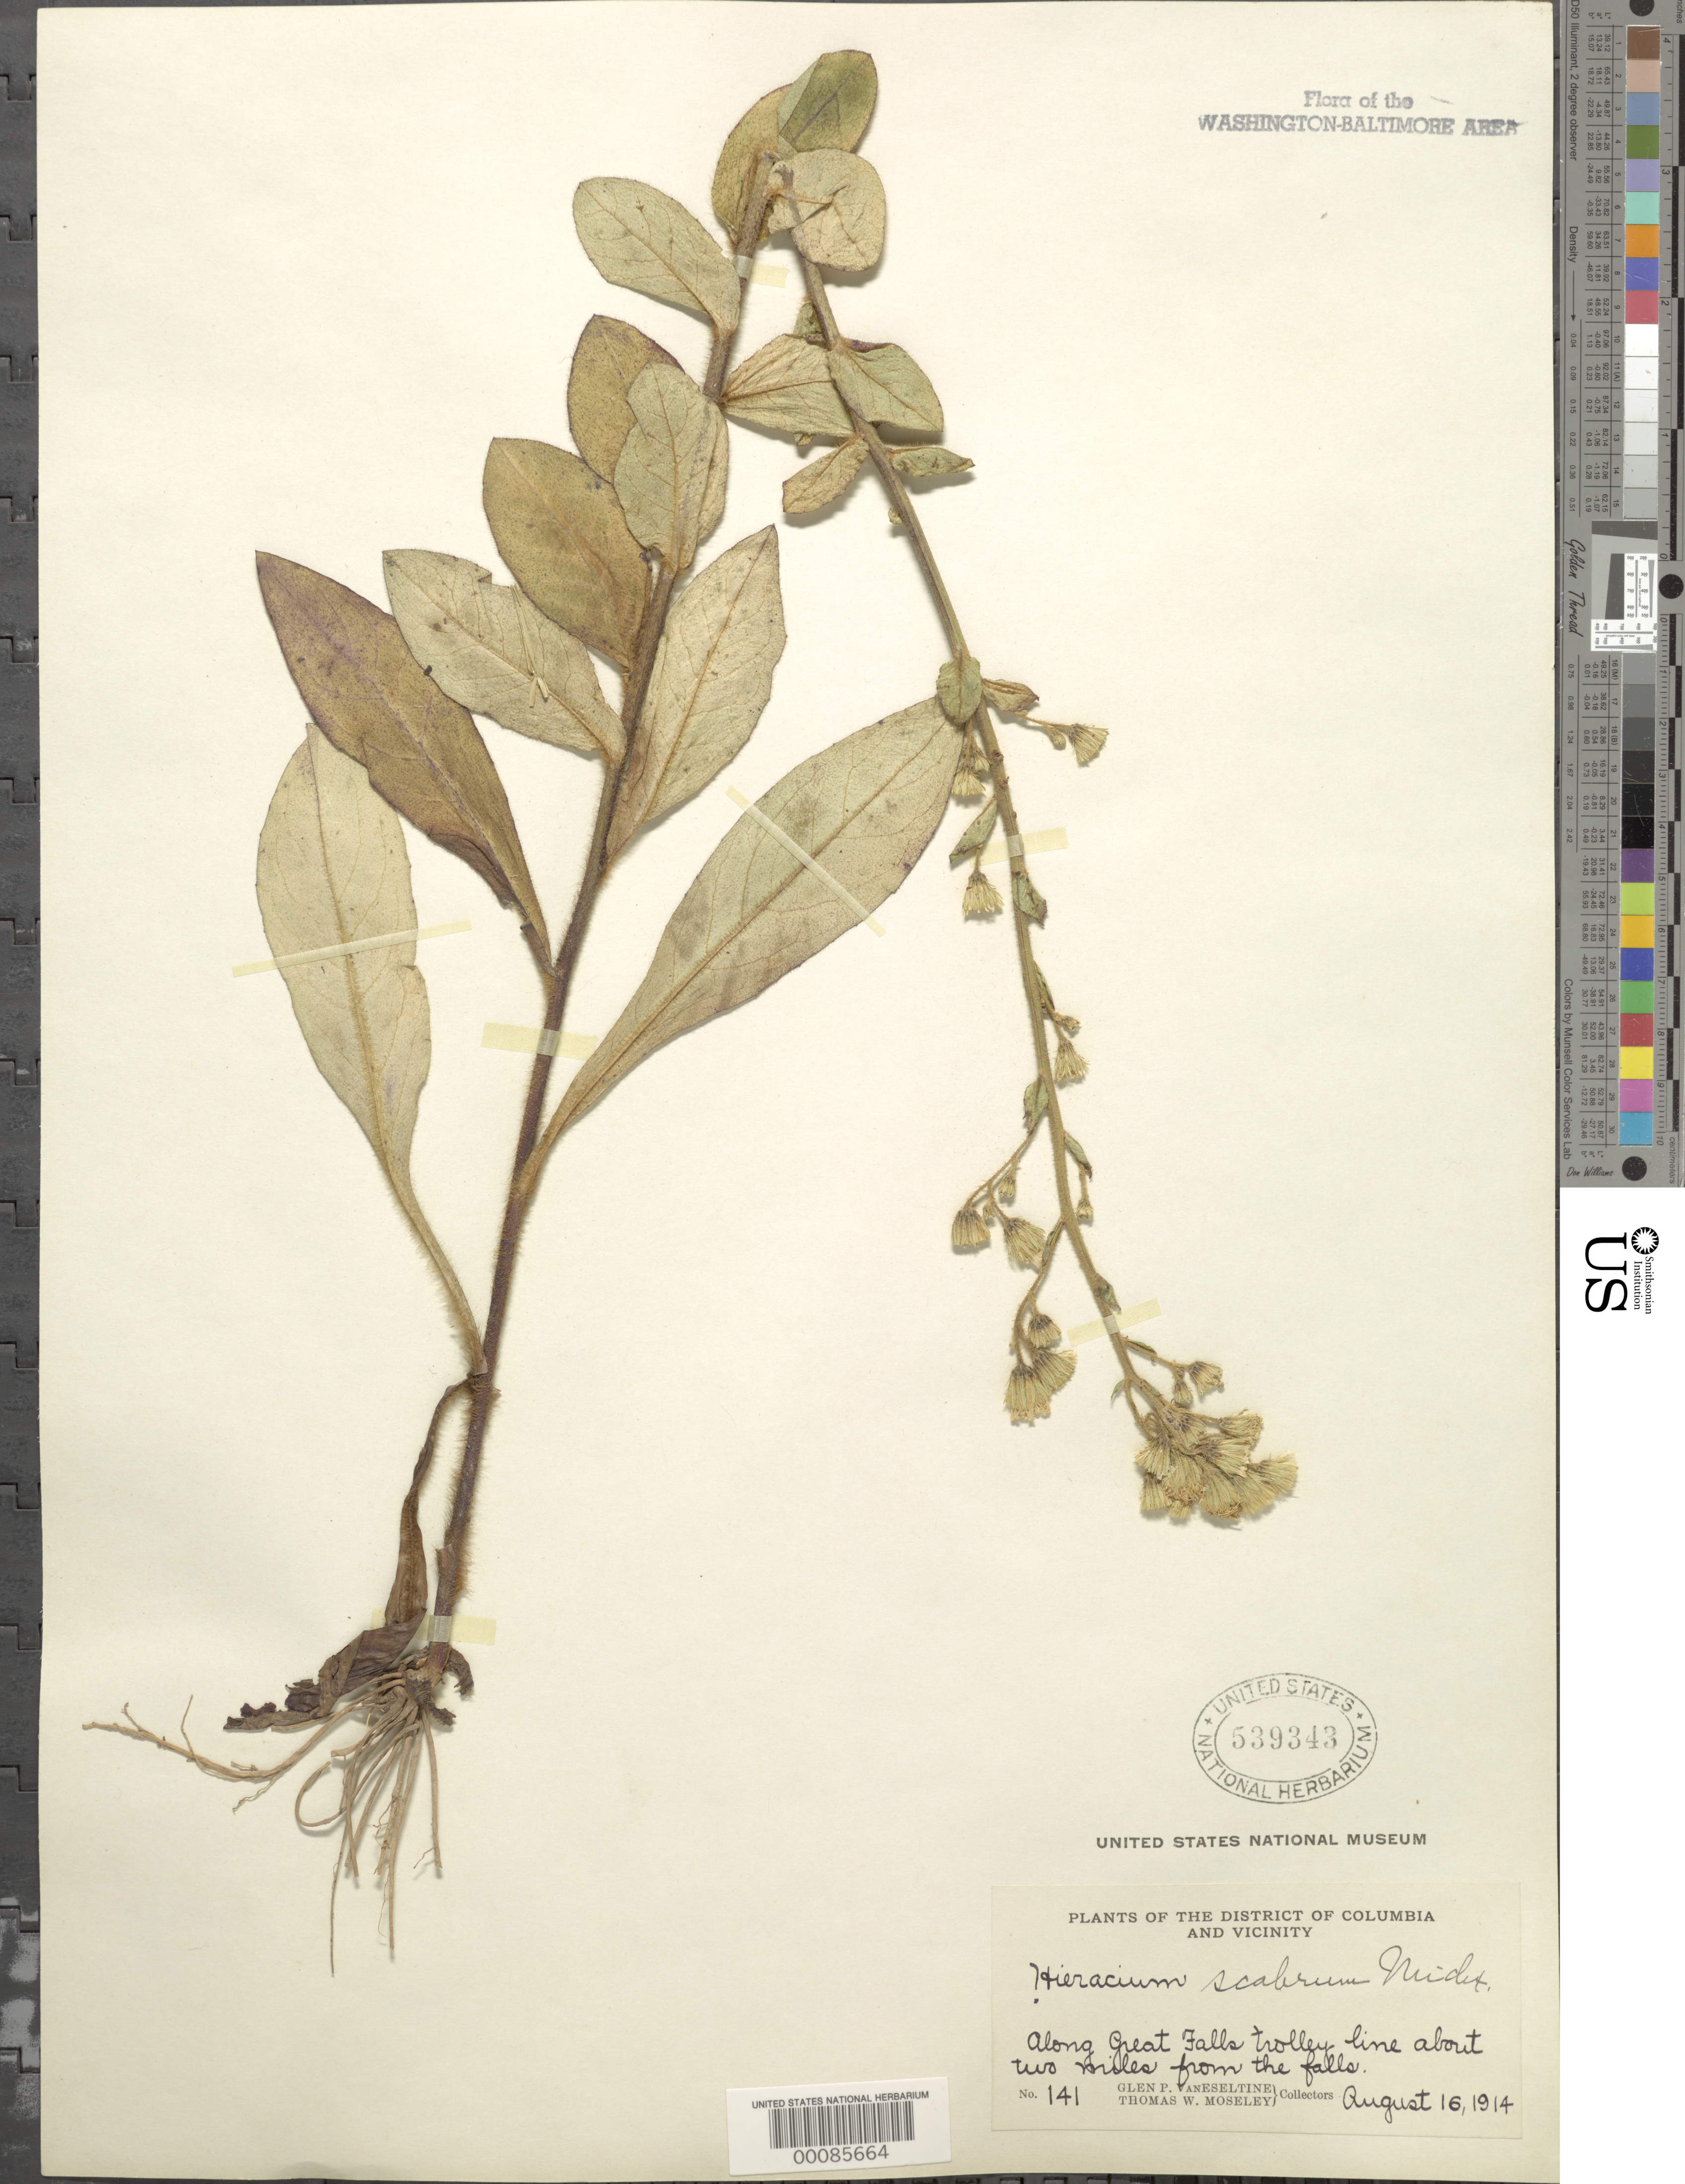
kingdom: Plantae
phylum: Tracheophyta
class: Magnoliopsida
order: Asterales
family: Asteraceae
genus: Pilosella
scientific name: Pilosella verruculata subsp. verruculata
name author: (Link) Soják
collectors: G. P. Van Eseltine & T. Moseley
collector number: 141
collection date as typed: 16 Aug 1914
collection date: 1914-08-16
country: United States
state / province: Maryland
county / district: Montgomery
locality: Great Falls Trolley Line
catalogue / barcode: US 539343